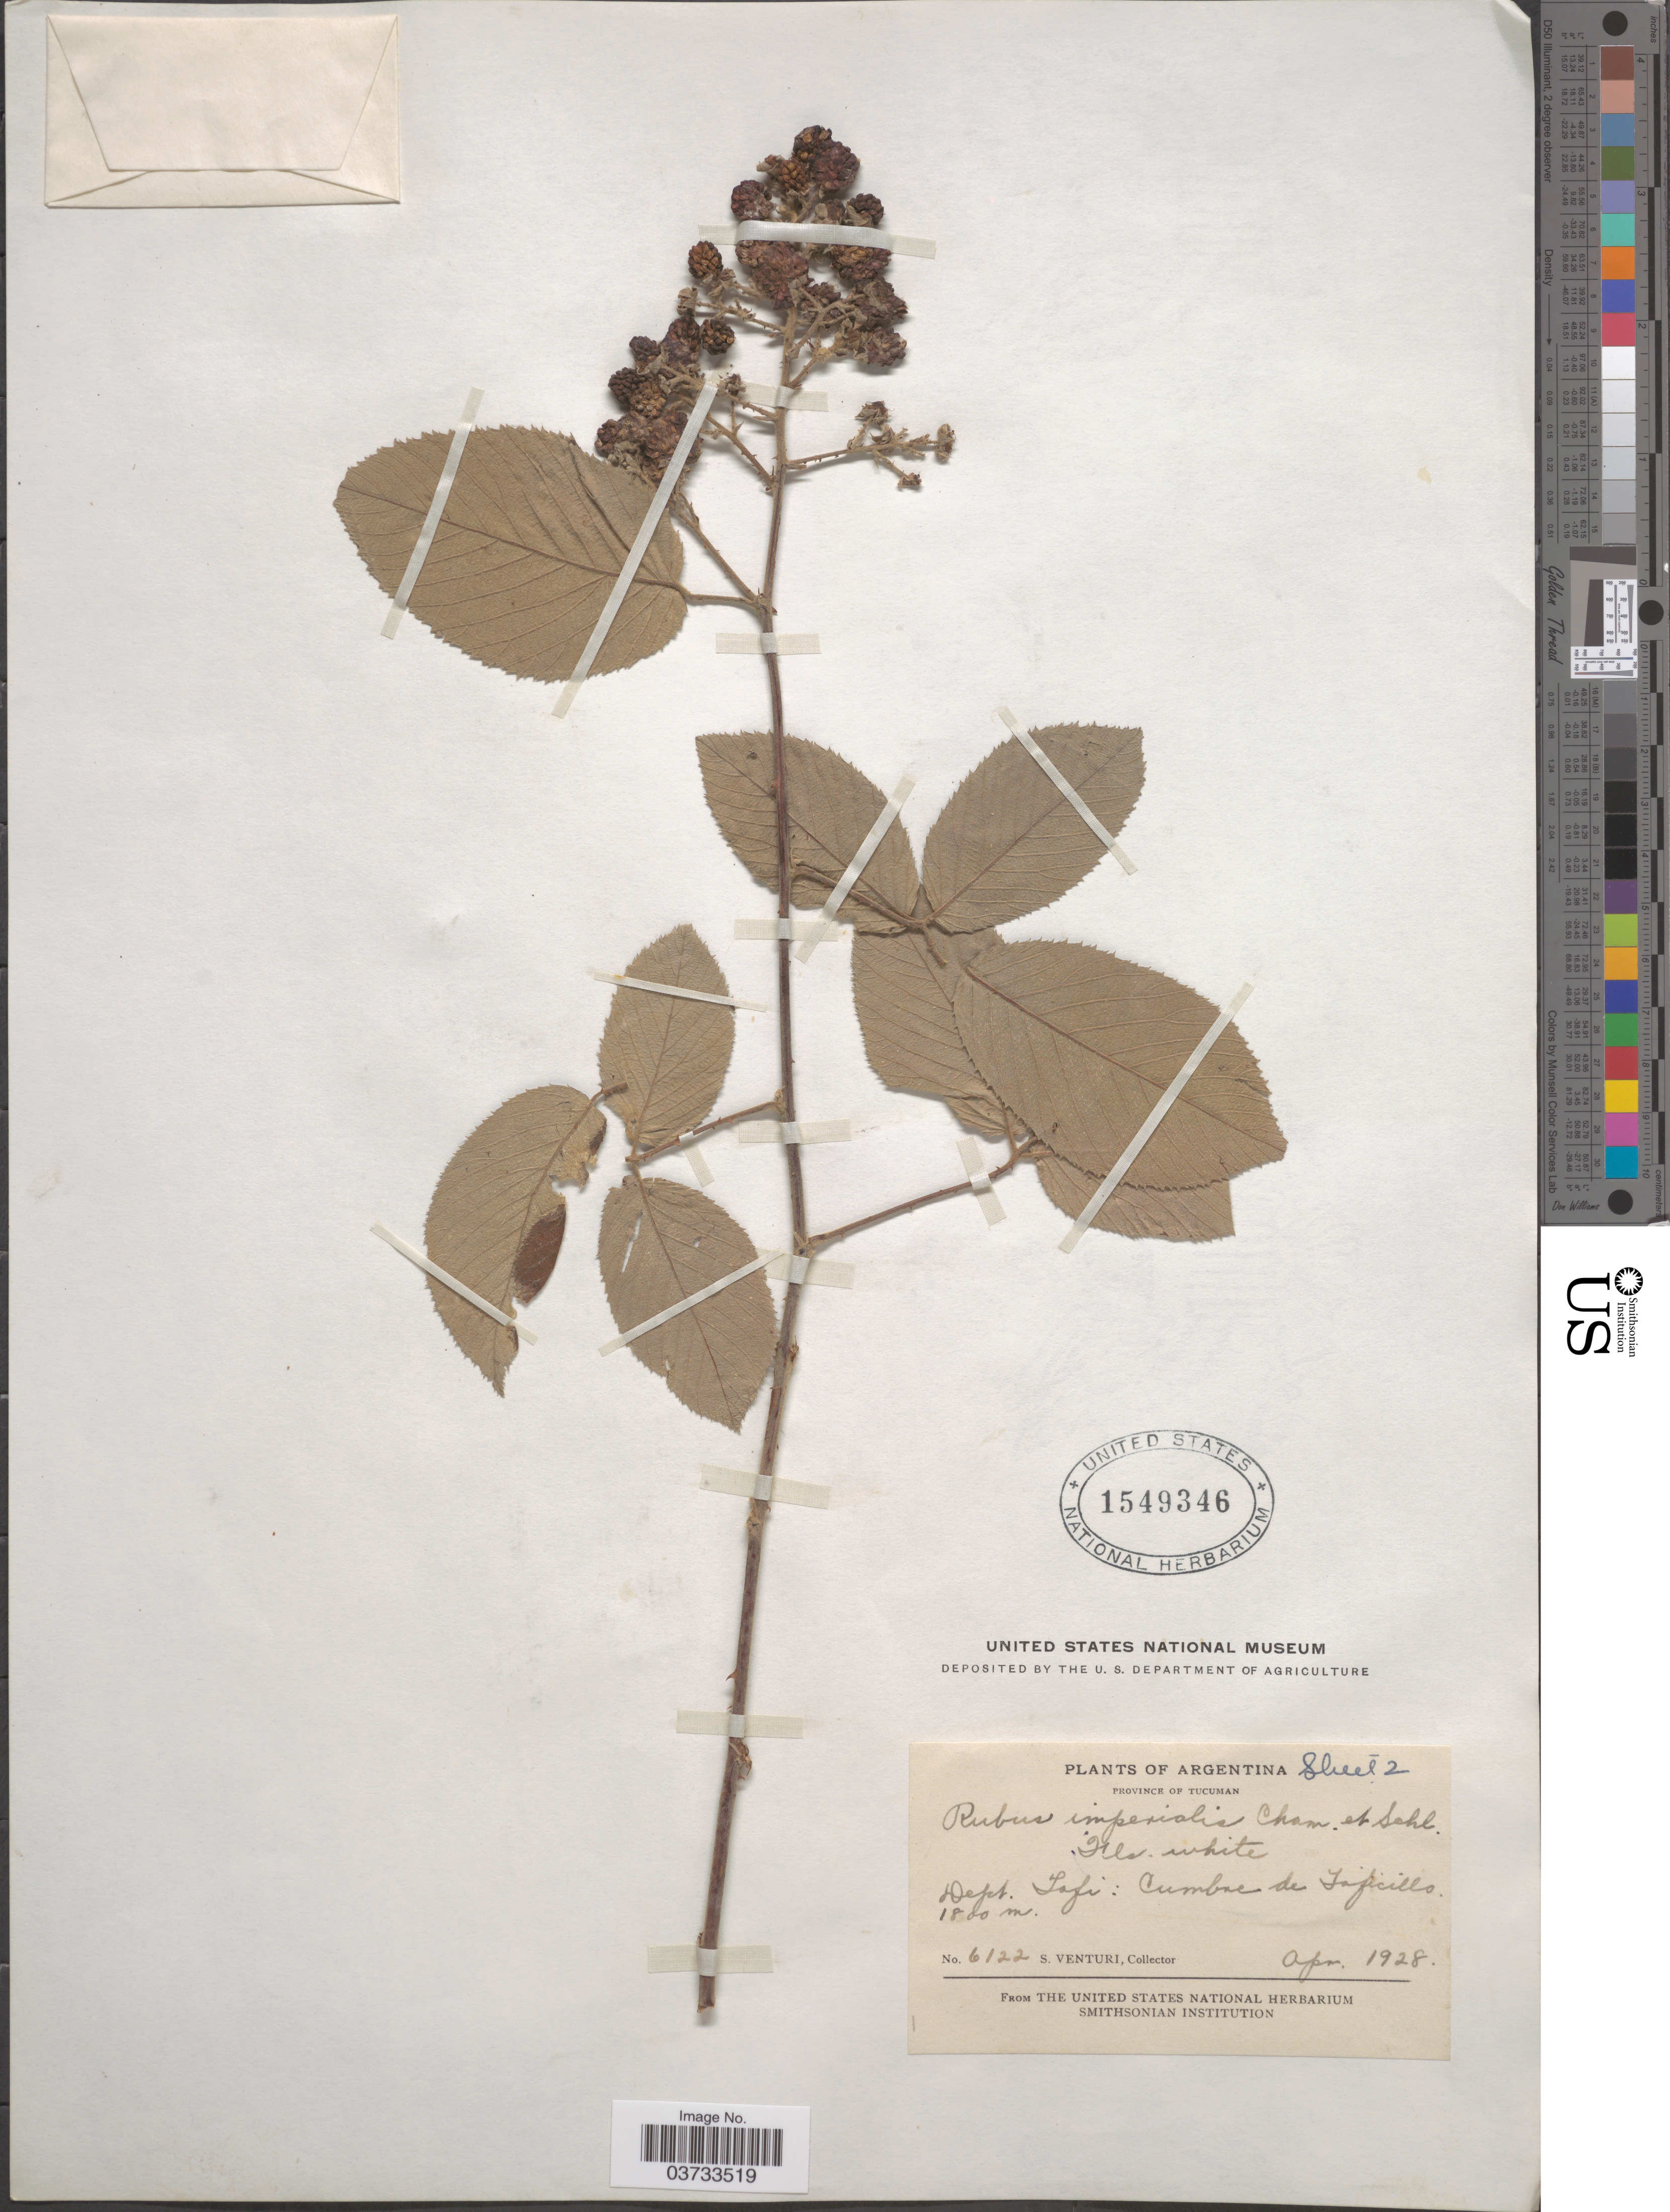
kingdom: Plantae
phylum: Tracheophyta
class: Magnoliopsida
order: Rosales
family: Rosaceae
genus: Rubus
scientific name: Rubus imperialis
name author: Cham. & Schltdl.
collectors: S. Venturi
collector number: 6122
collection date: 1928-04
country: Argentina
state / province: Tucuman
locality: Dept. Tafi: Cumbre de Taficillo.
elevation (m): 1800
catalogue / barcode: US 1549346